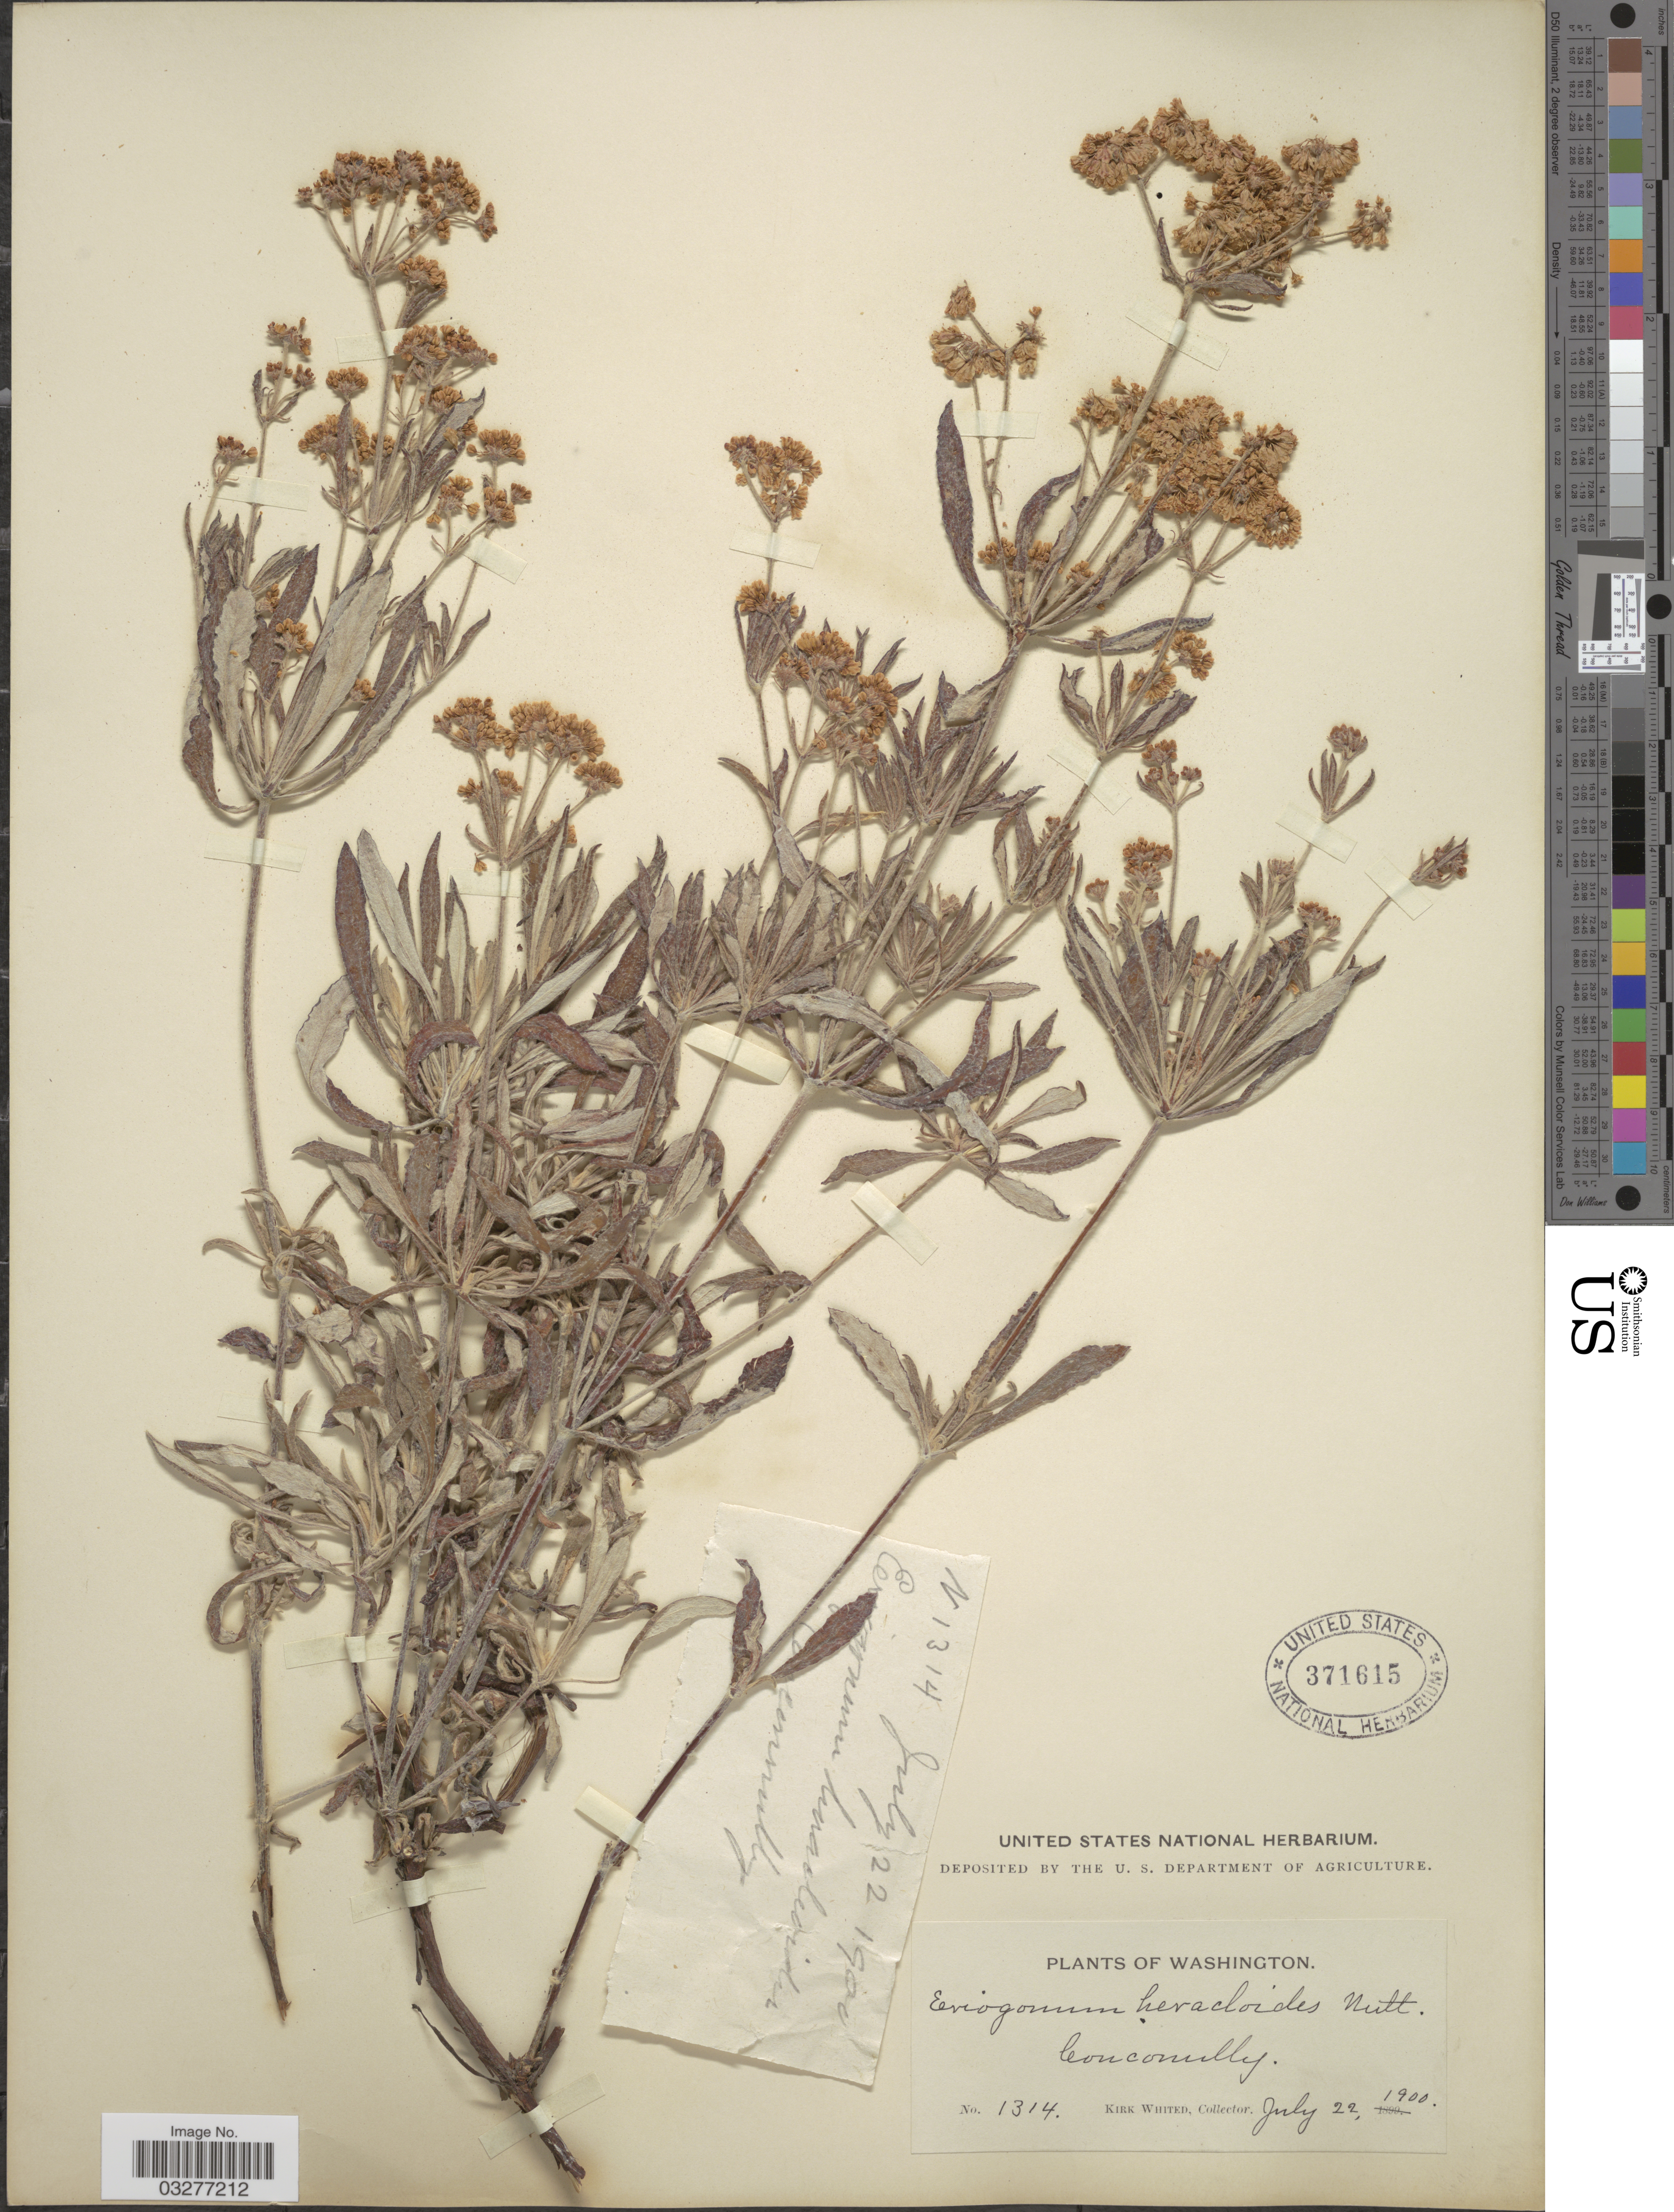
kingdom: Plantae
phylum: Tracheophyta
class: Magnoliopsida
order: Caryophyllales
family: Polygonaceae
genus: Eriogonum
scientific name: Eriogonum heracleoides var. heracleoides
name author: Nutt.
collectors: K. Whited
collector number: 1314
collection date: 1900-07-22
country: United States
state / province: Washington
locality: Conconully.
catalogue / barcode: US 371615